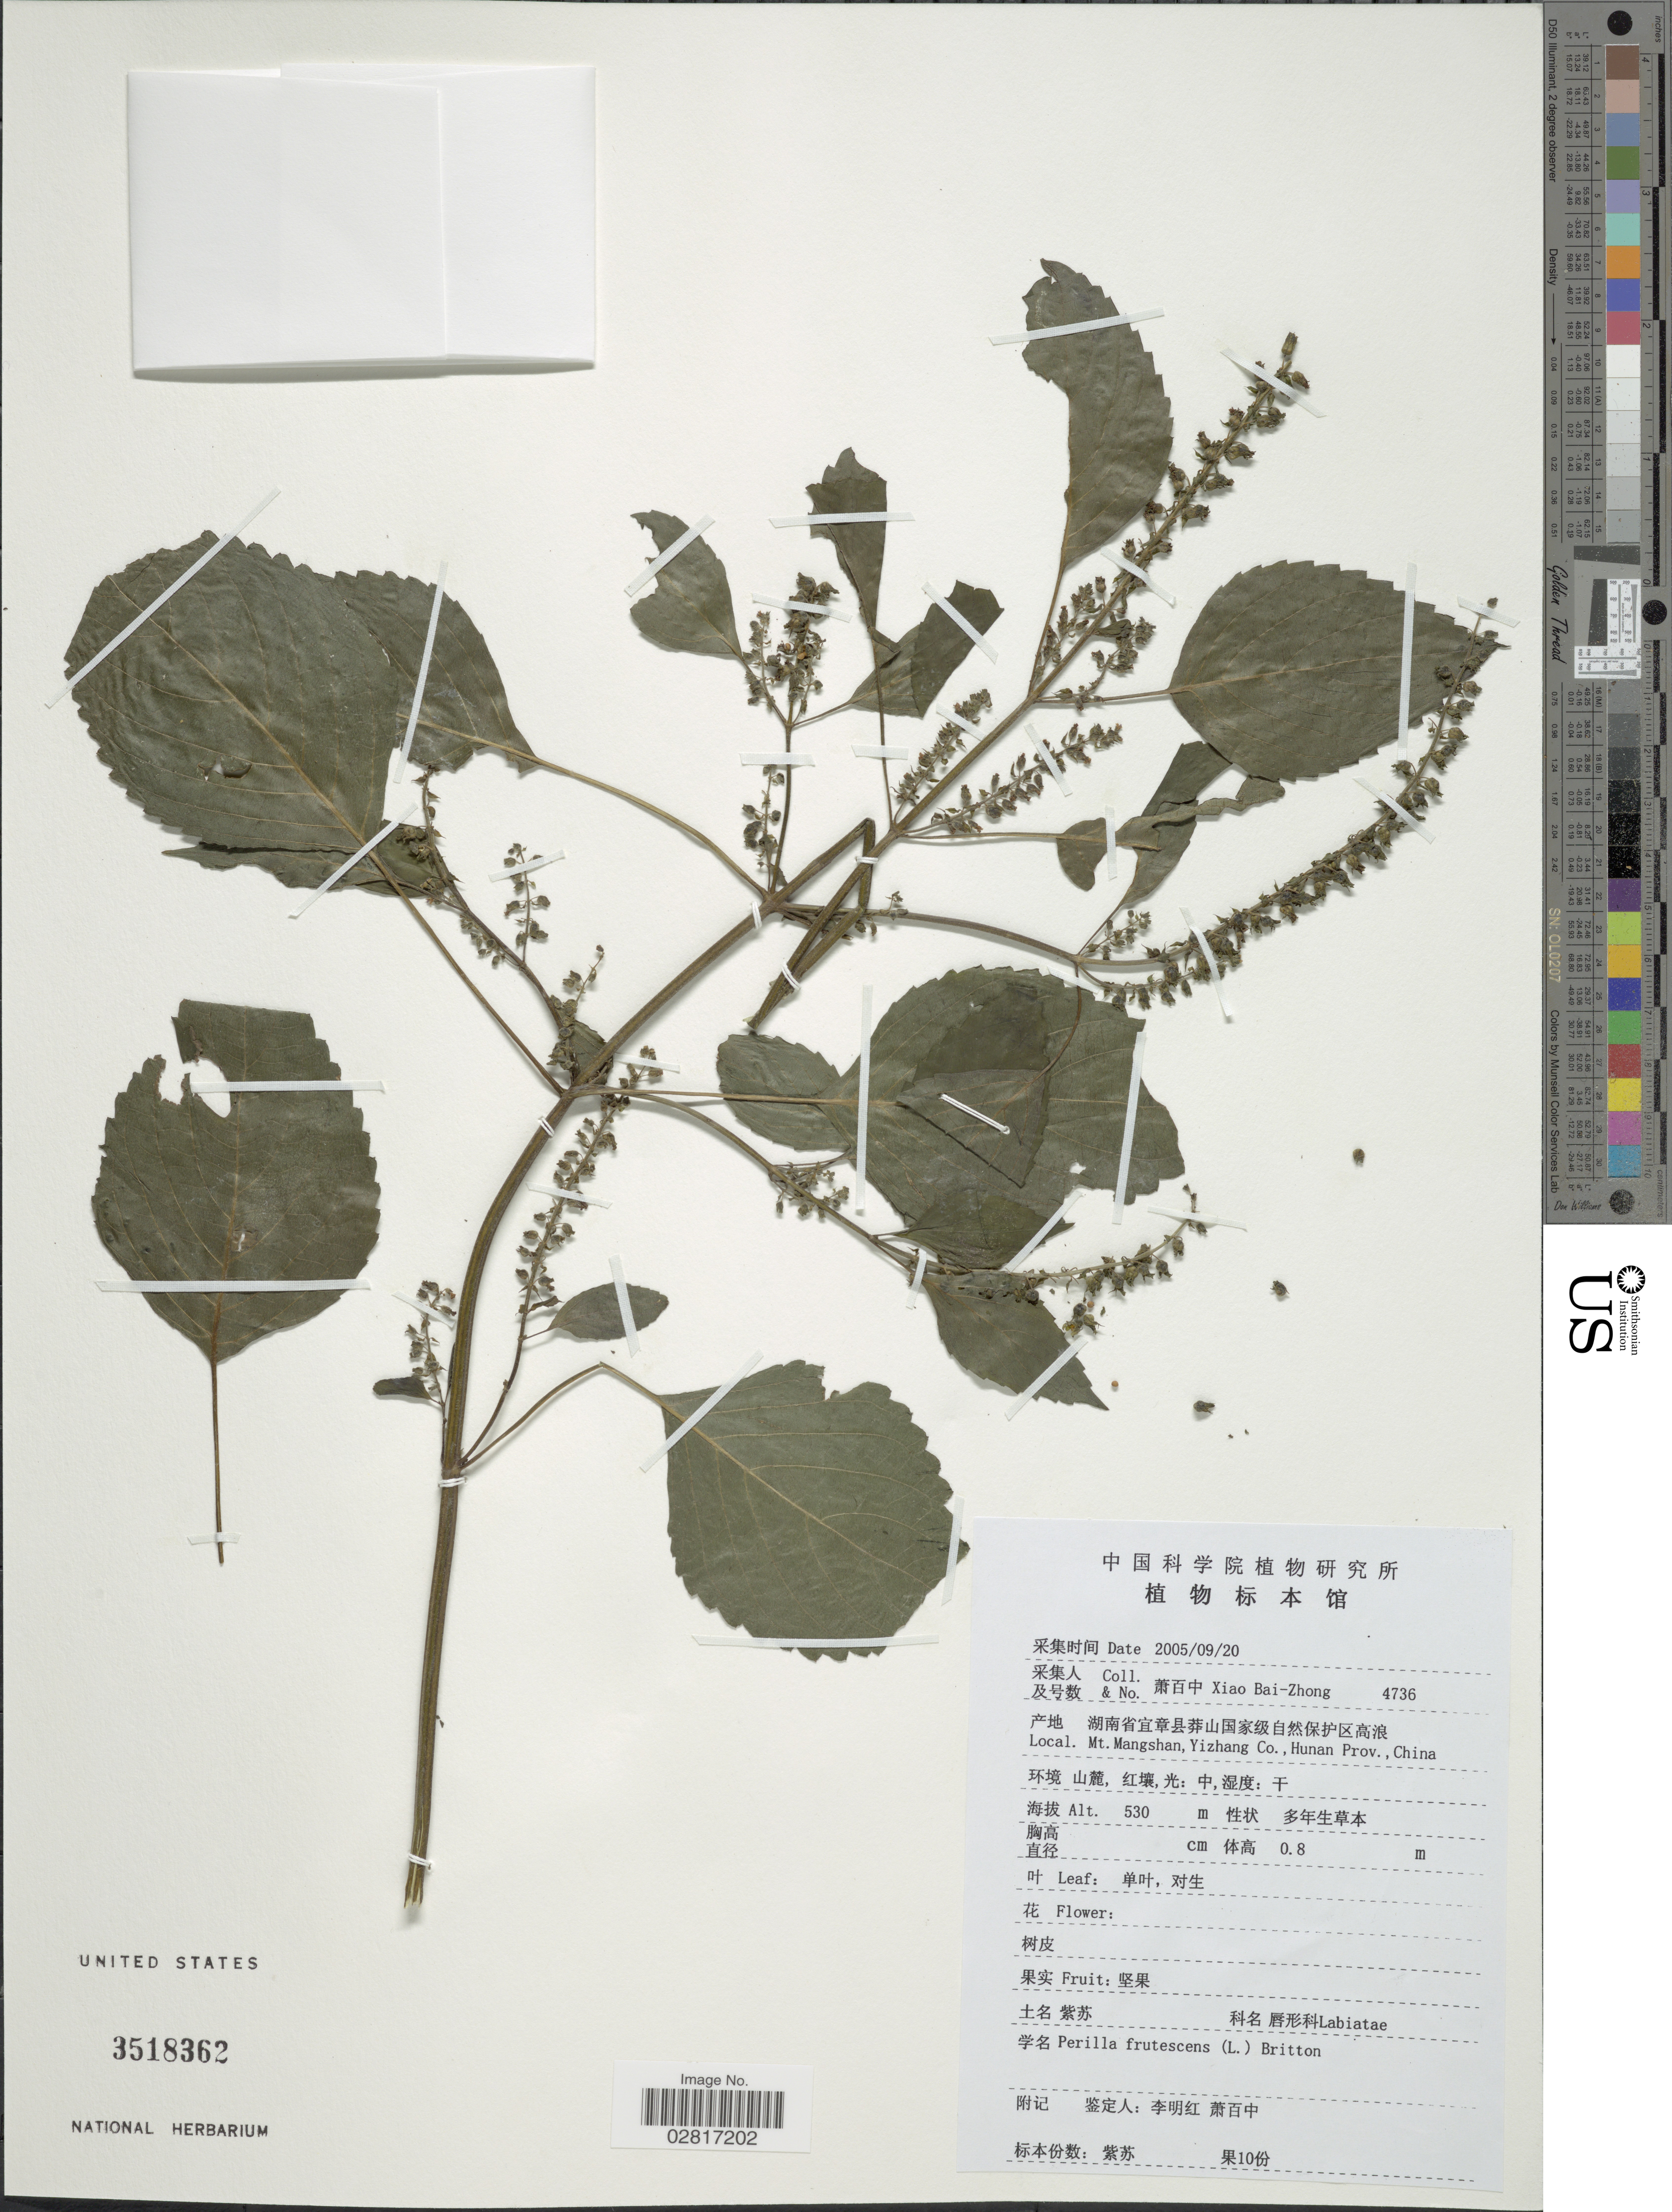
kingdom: Plantae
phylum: Tracheophyta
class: Magnoliopsida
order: Lamiales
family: Lamiaceae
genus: Perilla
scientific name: Perilla frutescens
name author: (L.) Britton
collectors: B. Z. Xiao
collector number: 4736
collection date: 2005-09-20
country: China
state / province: Hunan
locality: Mt. Mangshan, Yizhang Co.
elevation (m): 530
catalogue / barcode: US 3518362